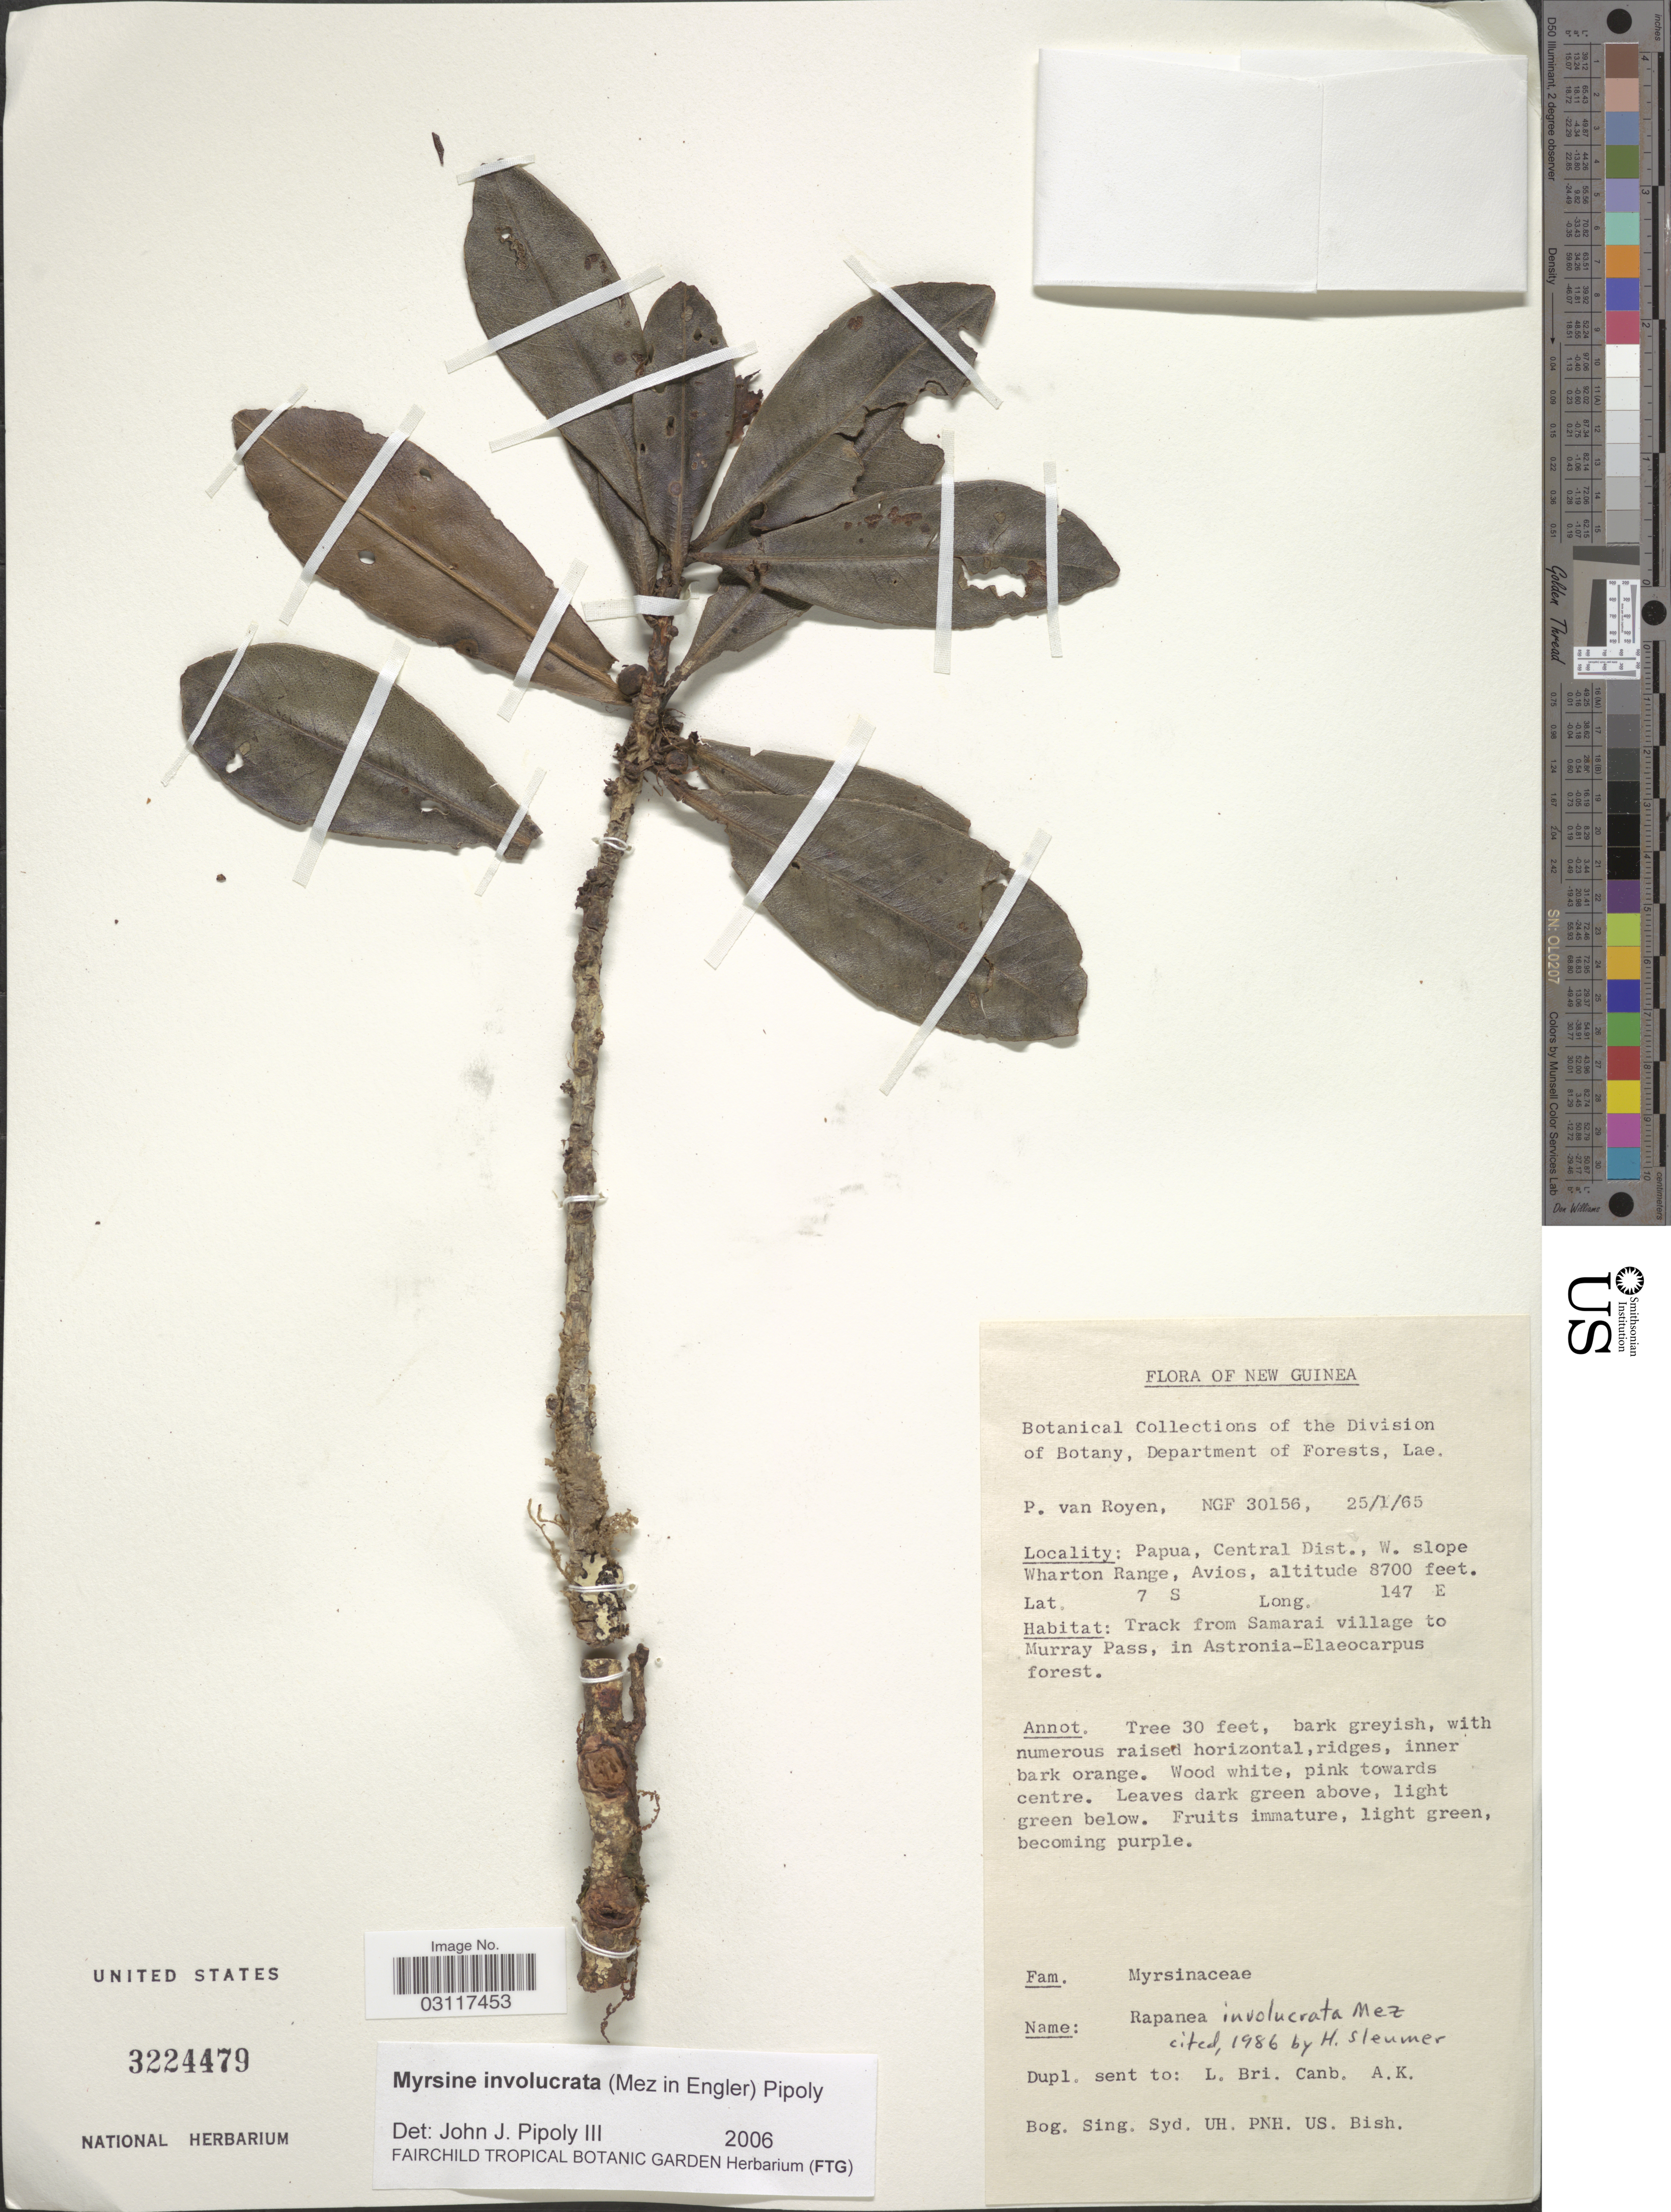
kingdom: Plantae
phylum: Tracheophyta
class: Magnoliopsida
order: Ericales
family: Primulaceae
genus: Myrsine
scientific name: Myrsine involucrata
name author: (Mez) Pipoly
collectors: P. van Royen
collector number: NGF 30156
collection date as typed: Transcribed d/m/y: 25/1/65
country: Papua New Guinea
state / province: Central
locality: New Guinea, Papua, Central Dist., W. slope Wharton Range, Avios.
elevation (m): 8700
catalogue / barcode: US 3224479